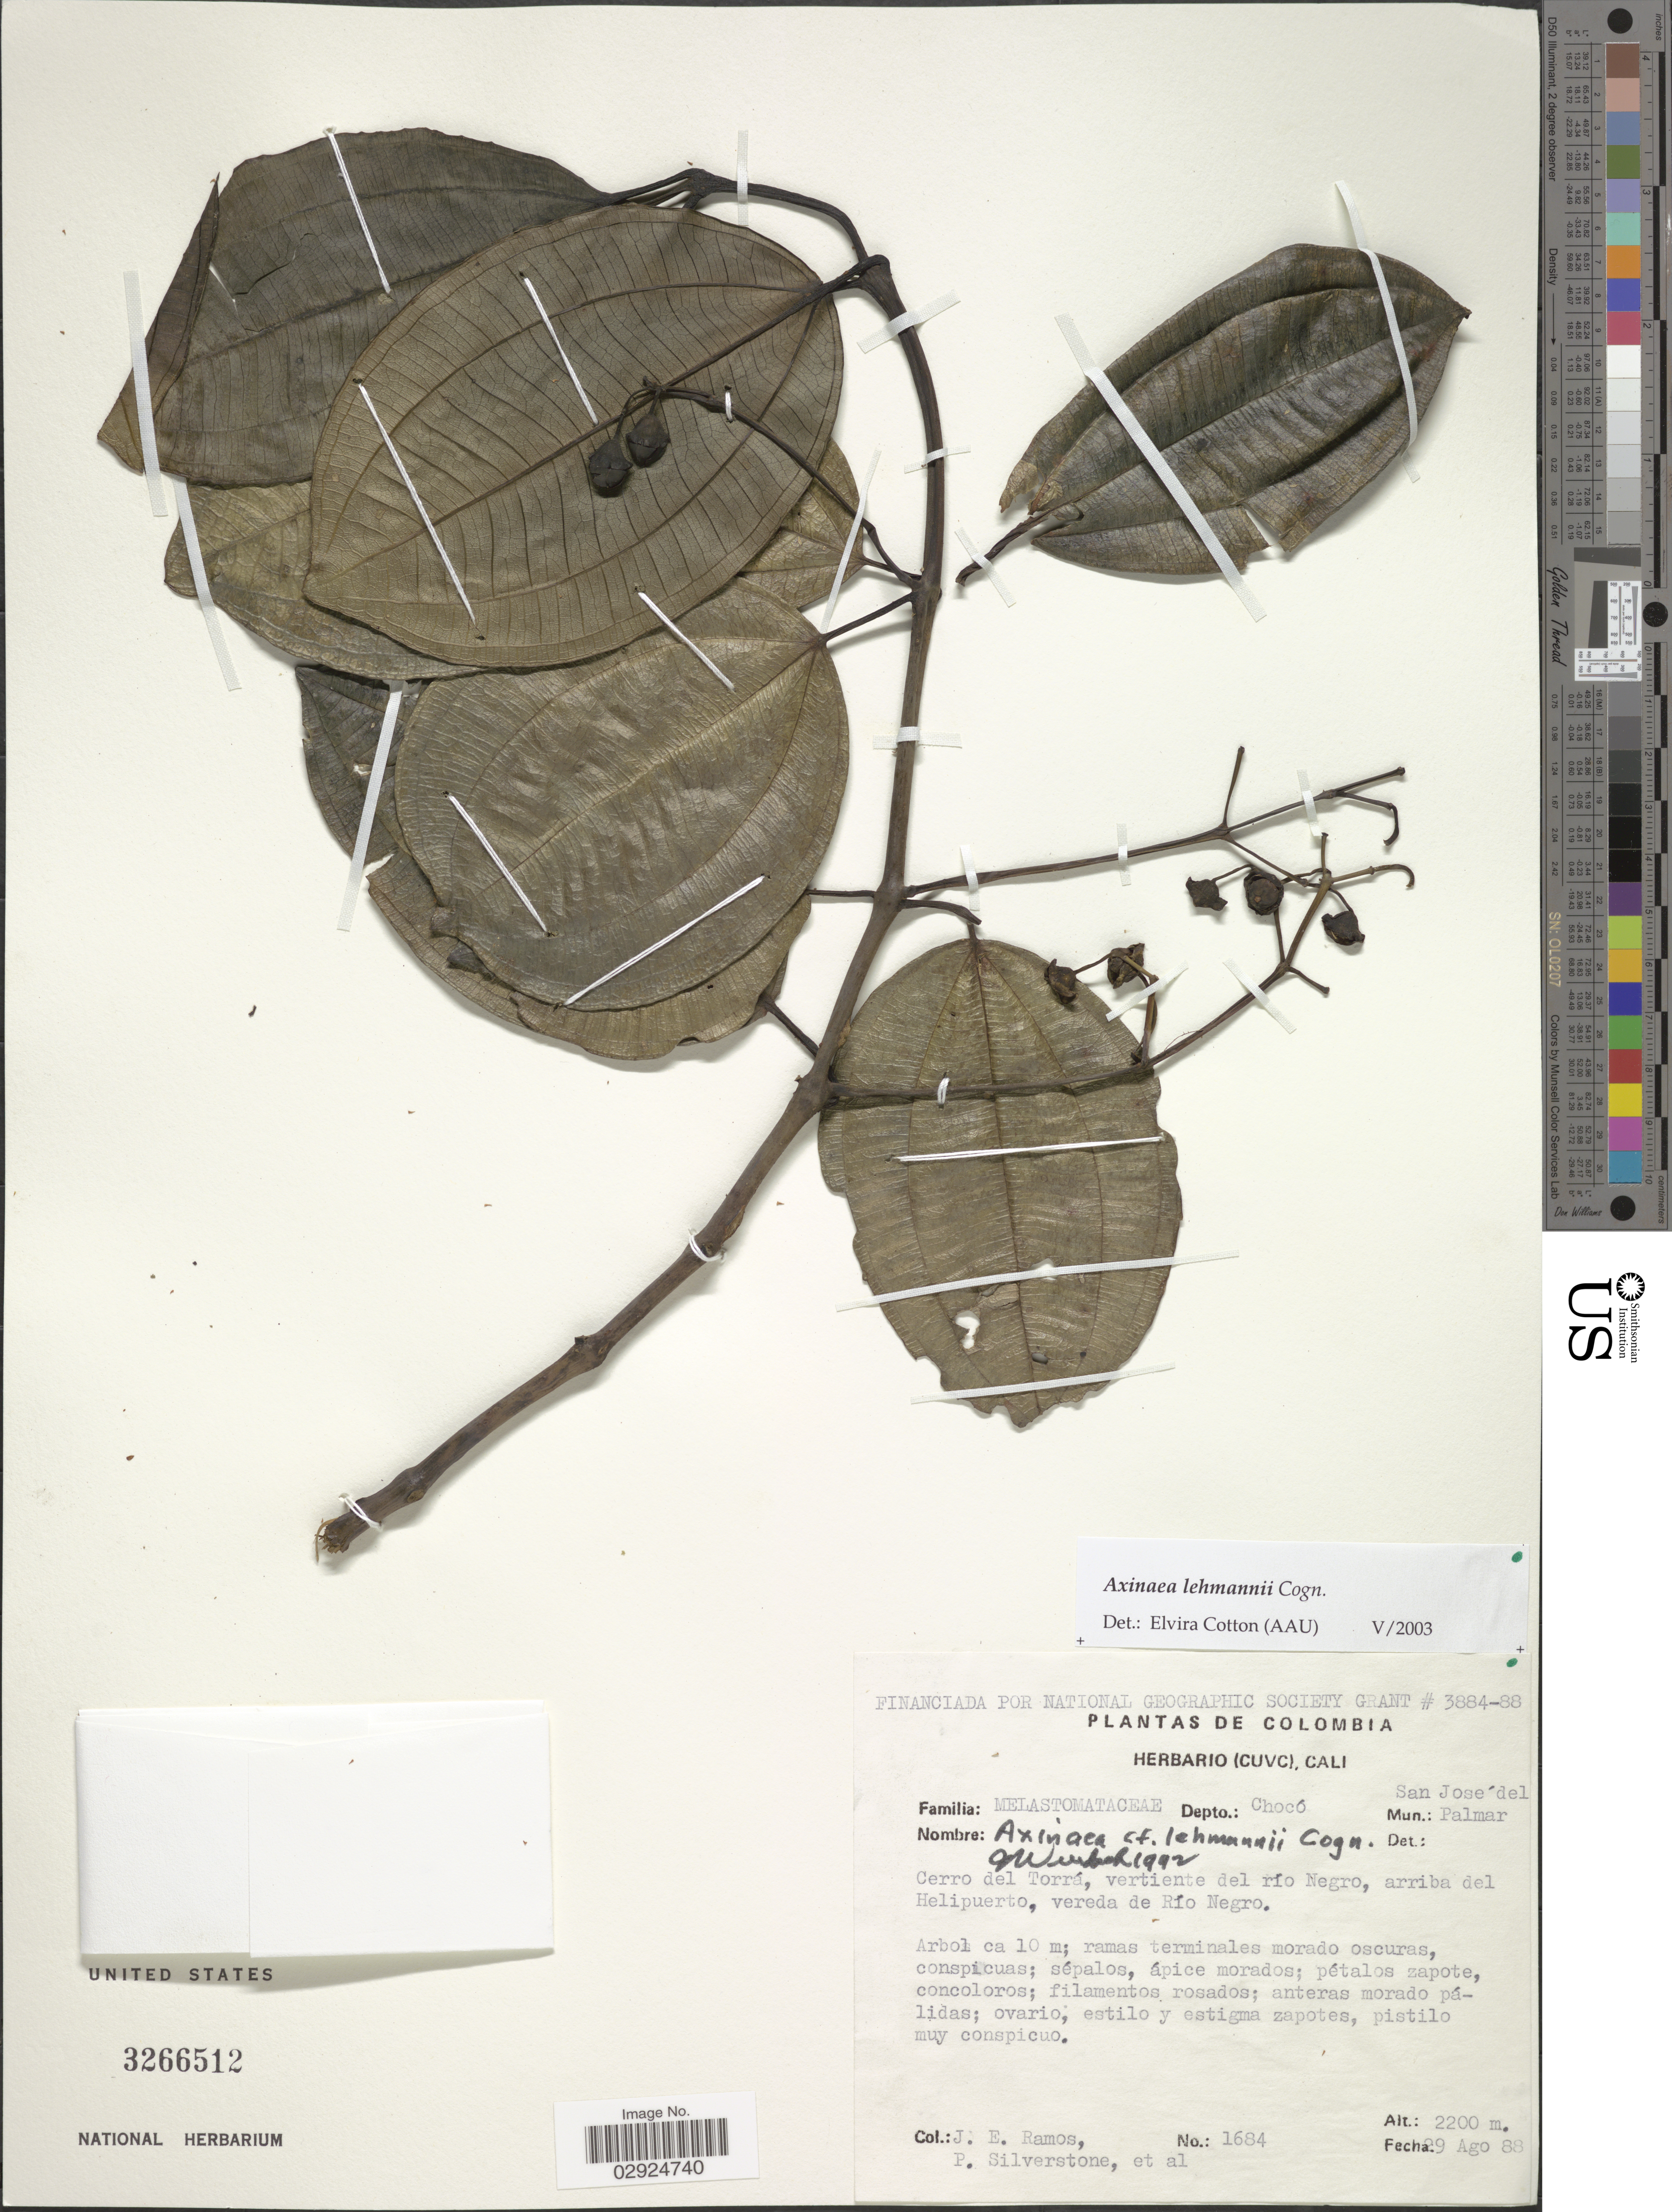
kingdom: Plantae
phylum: Tracheophyta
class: Magnoliopsida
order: Myrtales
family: Melastomataceae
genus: Axinaea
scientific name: Axinaea lehmannii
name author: Cogn.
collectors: J. E. Ramos, P. Silverstone & et al.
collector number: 1684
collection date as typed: Transcribed d/m/y: 29/8/88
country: Colombia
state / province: Chocó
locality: Depto.: Chocó. Mun.: San José del Palmar. Cerro del Torrá, vertiente del río Negro, arriba del Helipuerto, vereda de Río Negro.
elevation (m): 2200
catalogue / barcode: US 3266512